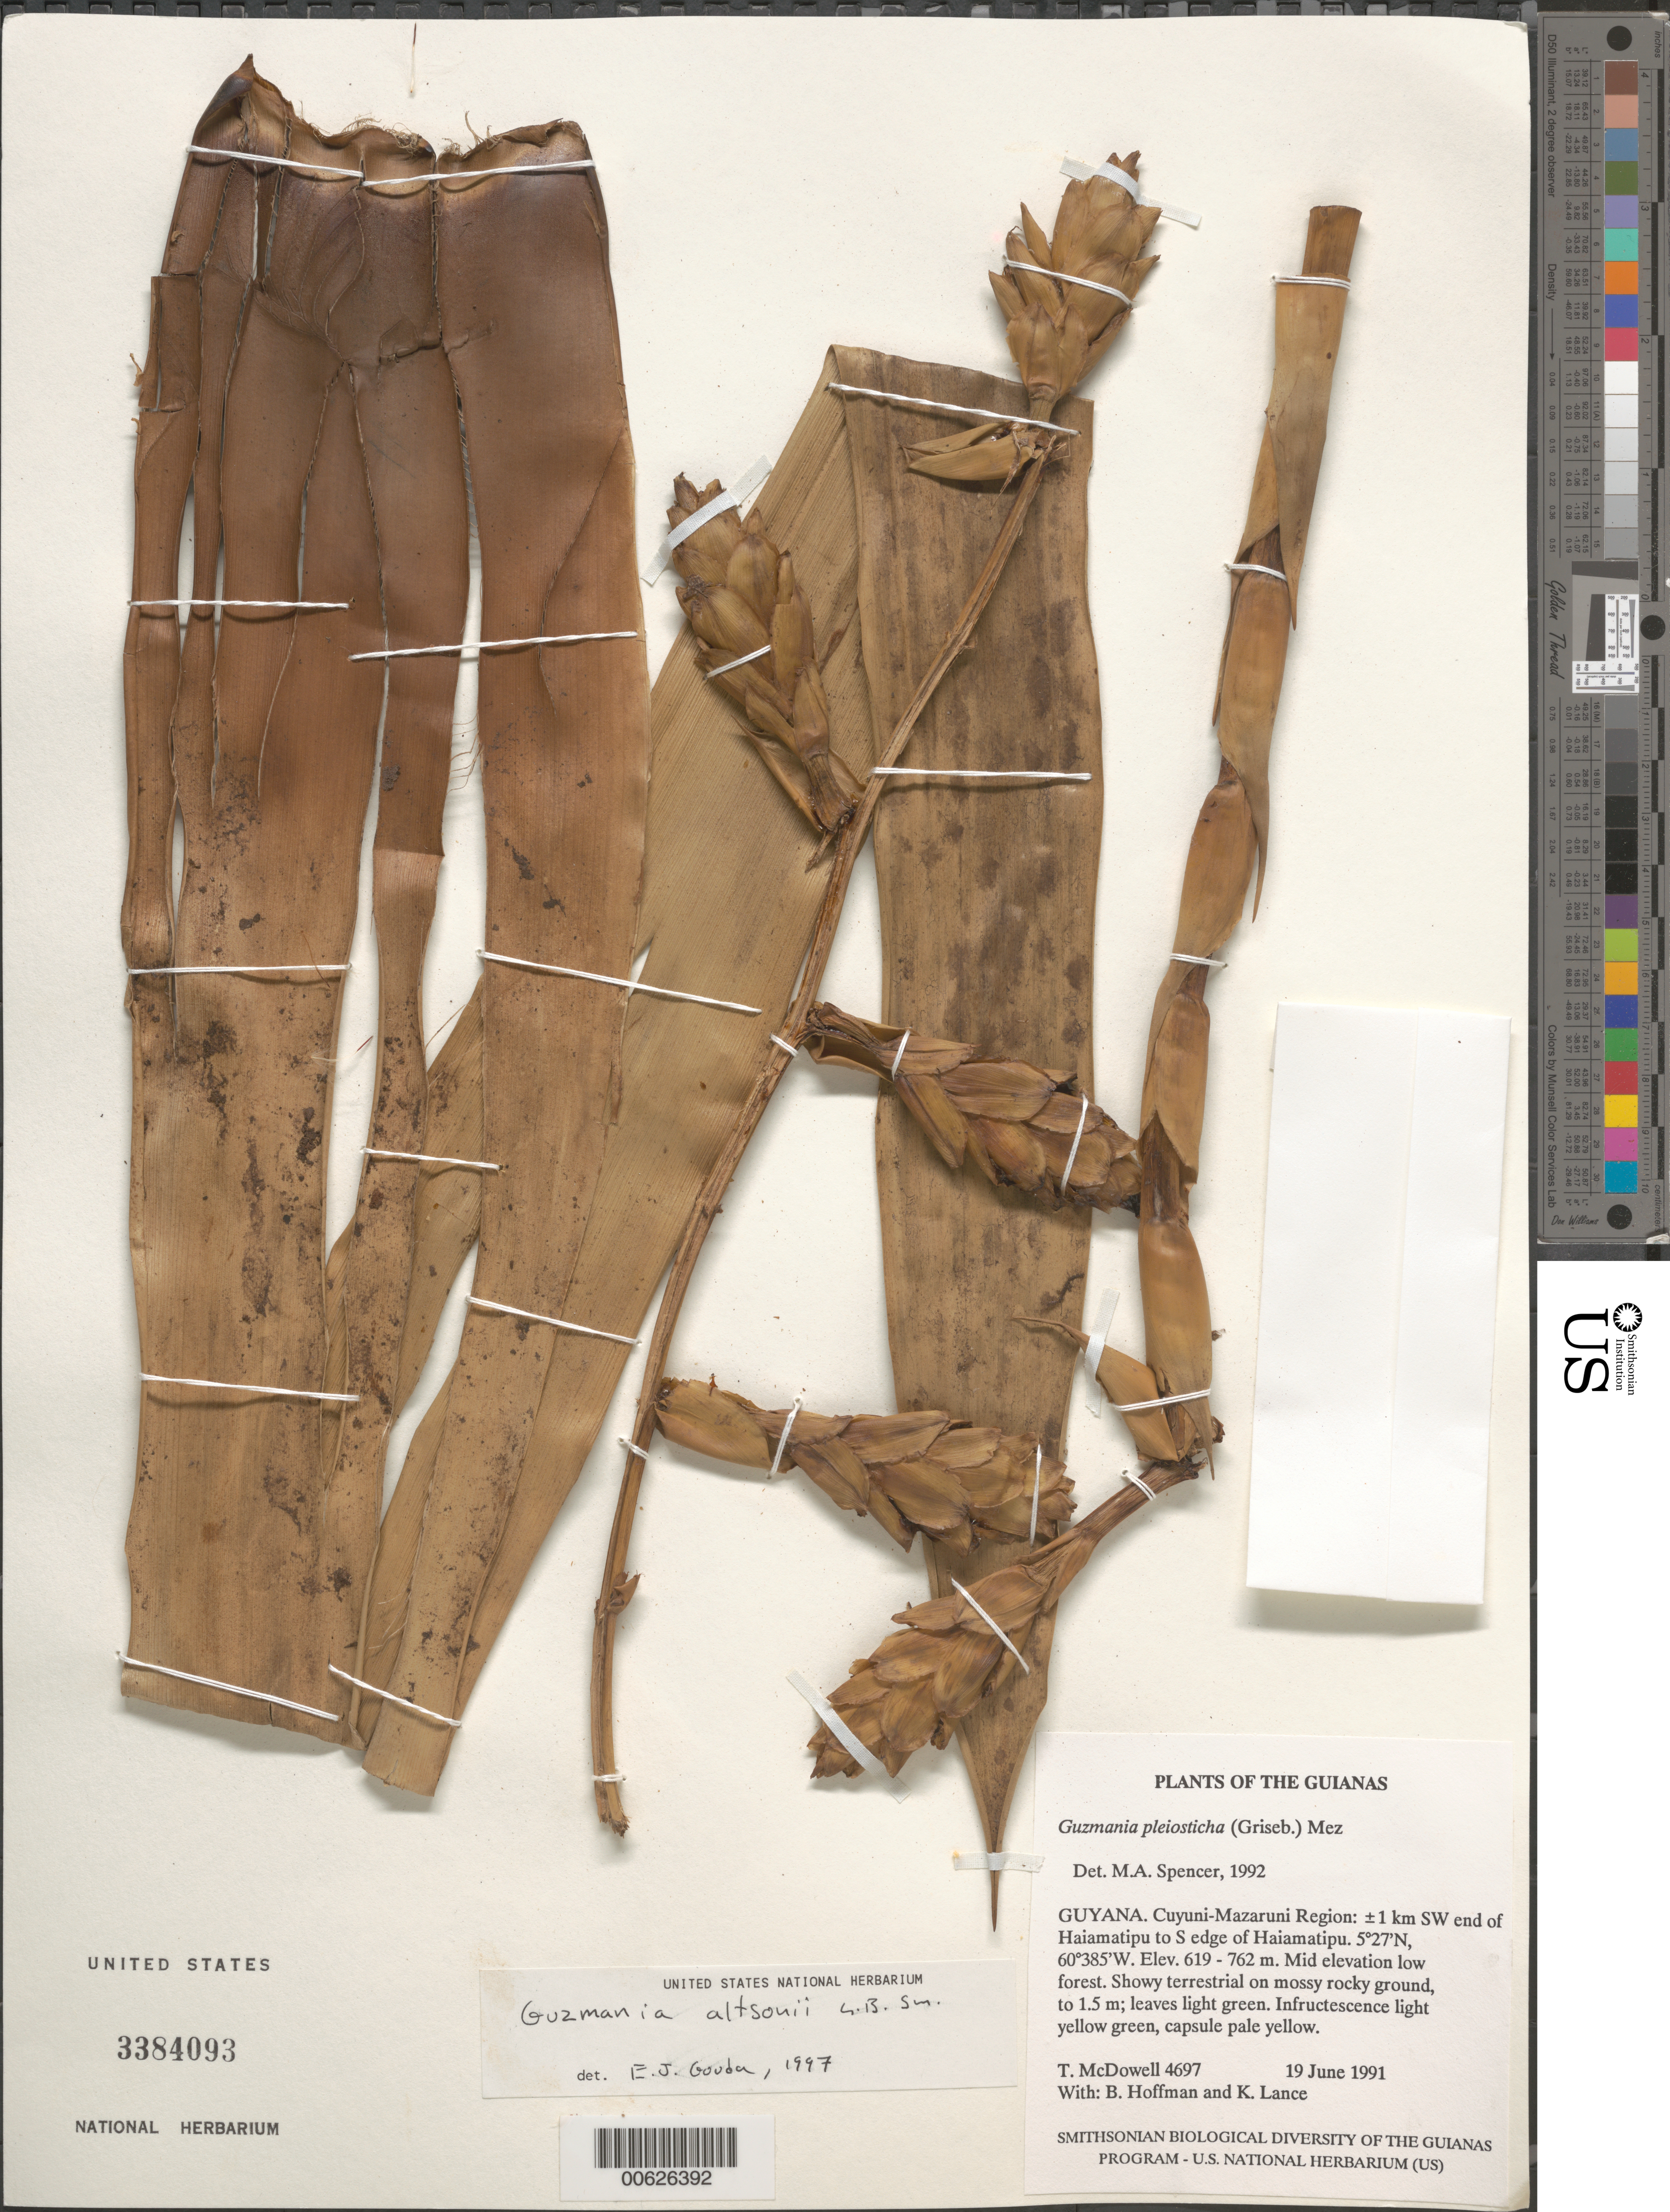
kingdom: Plantae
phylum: Tracheophyta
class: Liliopsida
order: Poales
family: Bromeliaceae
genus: Guzmania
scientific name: Guzmania altsonii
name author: L.B. Sm.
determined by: Gouda, E. J.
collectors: T. McDowell, B. Hoffman & K. Lance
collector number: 4697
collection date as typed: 19 June 1991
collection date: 1991-06-19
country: Guyana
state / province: Cuyuni-Mazaruni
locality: ±1 km SW end of Haiamatipu to S edge of Haiamatipu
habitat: Mid elevation low forest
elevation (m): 610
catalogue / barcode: US 3384093